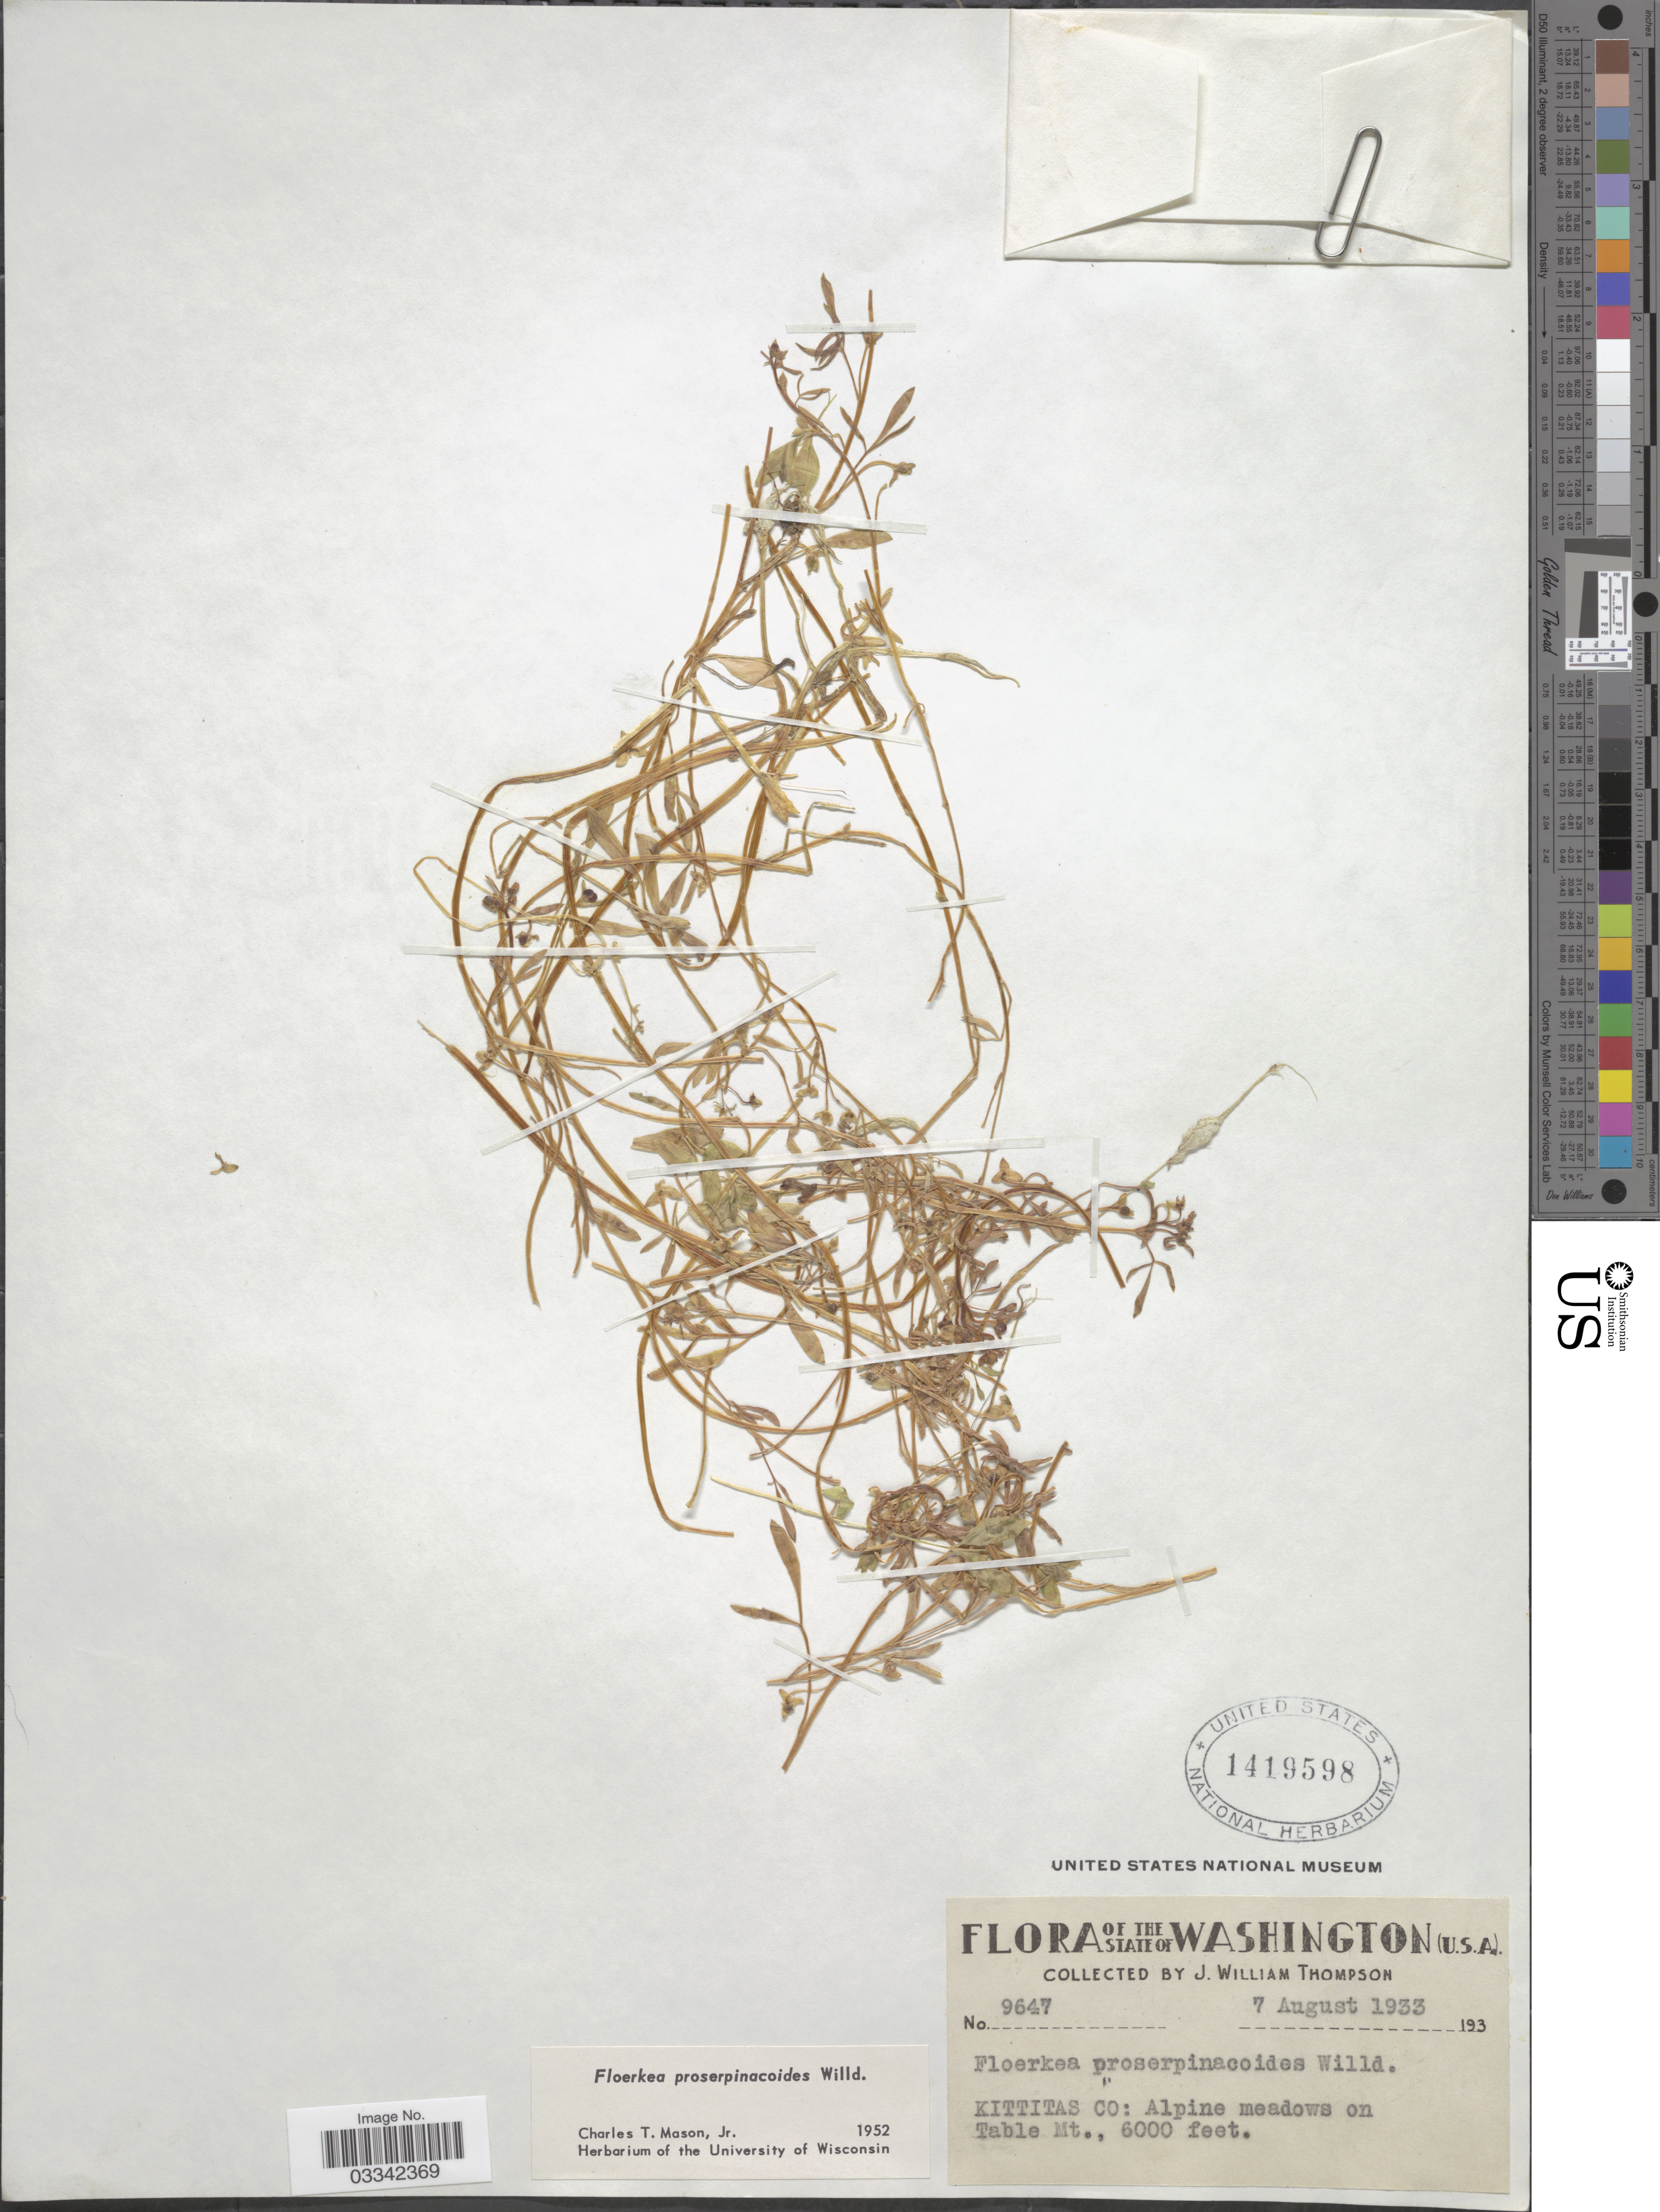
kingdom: Plantae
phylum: Tracheophyta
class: Magnoliopsida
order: Brassicales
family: Limnanthaceae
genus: Floerkea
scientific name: Floerkea proserpinacoides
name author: Willd.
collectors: J. W. Thompson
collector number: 9647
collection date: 1933-08-07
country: United States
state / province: Washington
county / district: Kittitas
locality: Kittitas Co: Alpine meadows on Table Mt.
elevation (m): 1829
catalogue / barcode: US 1419598